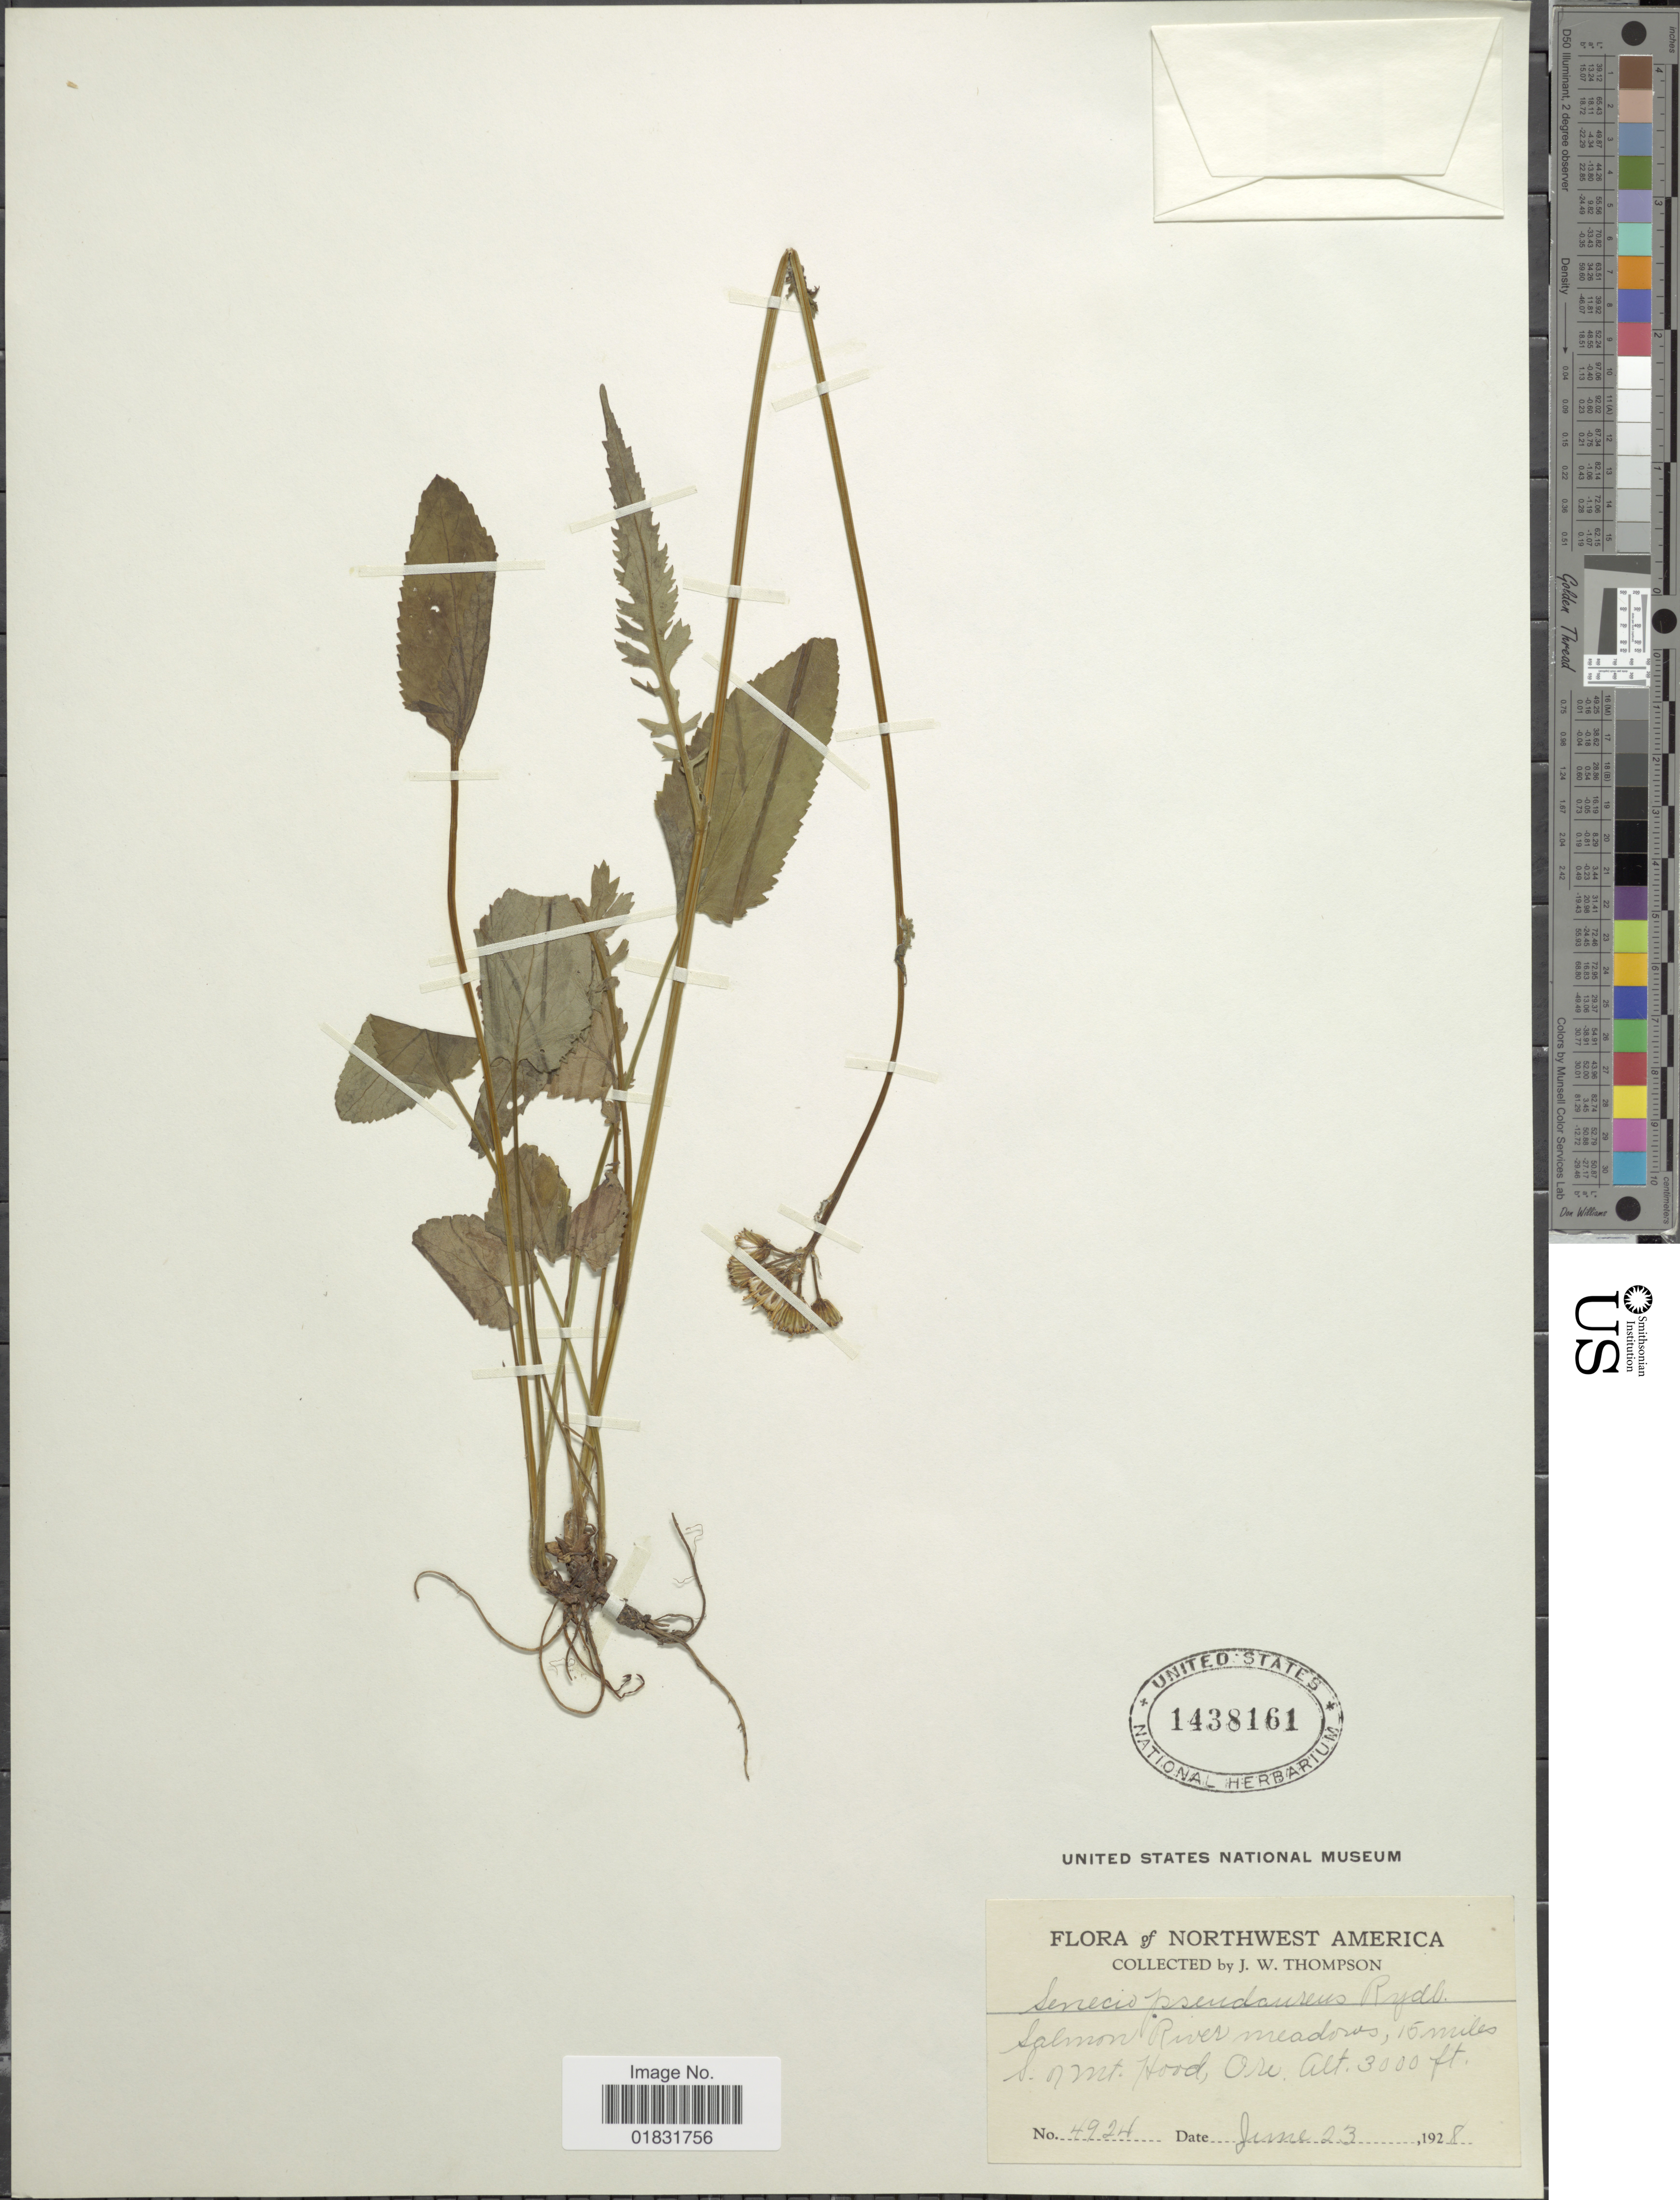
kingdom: Plantae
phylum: Tracheophyta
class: Magnoliopsida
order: Asterales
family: Asteraceae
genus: Packera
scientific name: Packera pseudaurea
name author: (Rydb.) W.A. Weber & Á. Löve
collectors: J. W. Thompson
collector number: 4924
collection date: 1928-06-23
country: United States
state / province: Oregon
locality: Salmon River meadows, 15 miles S of Mt Hood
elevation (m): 914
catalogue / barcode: US 1438161